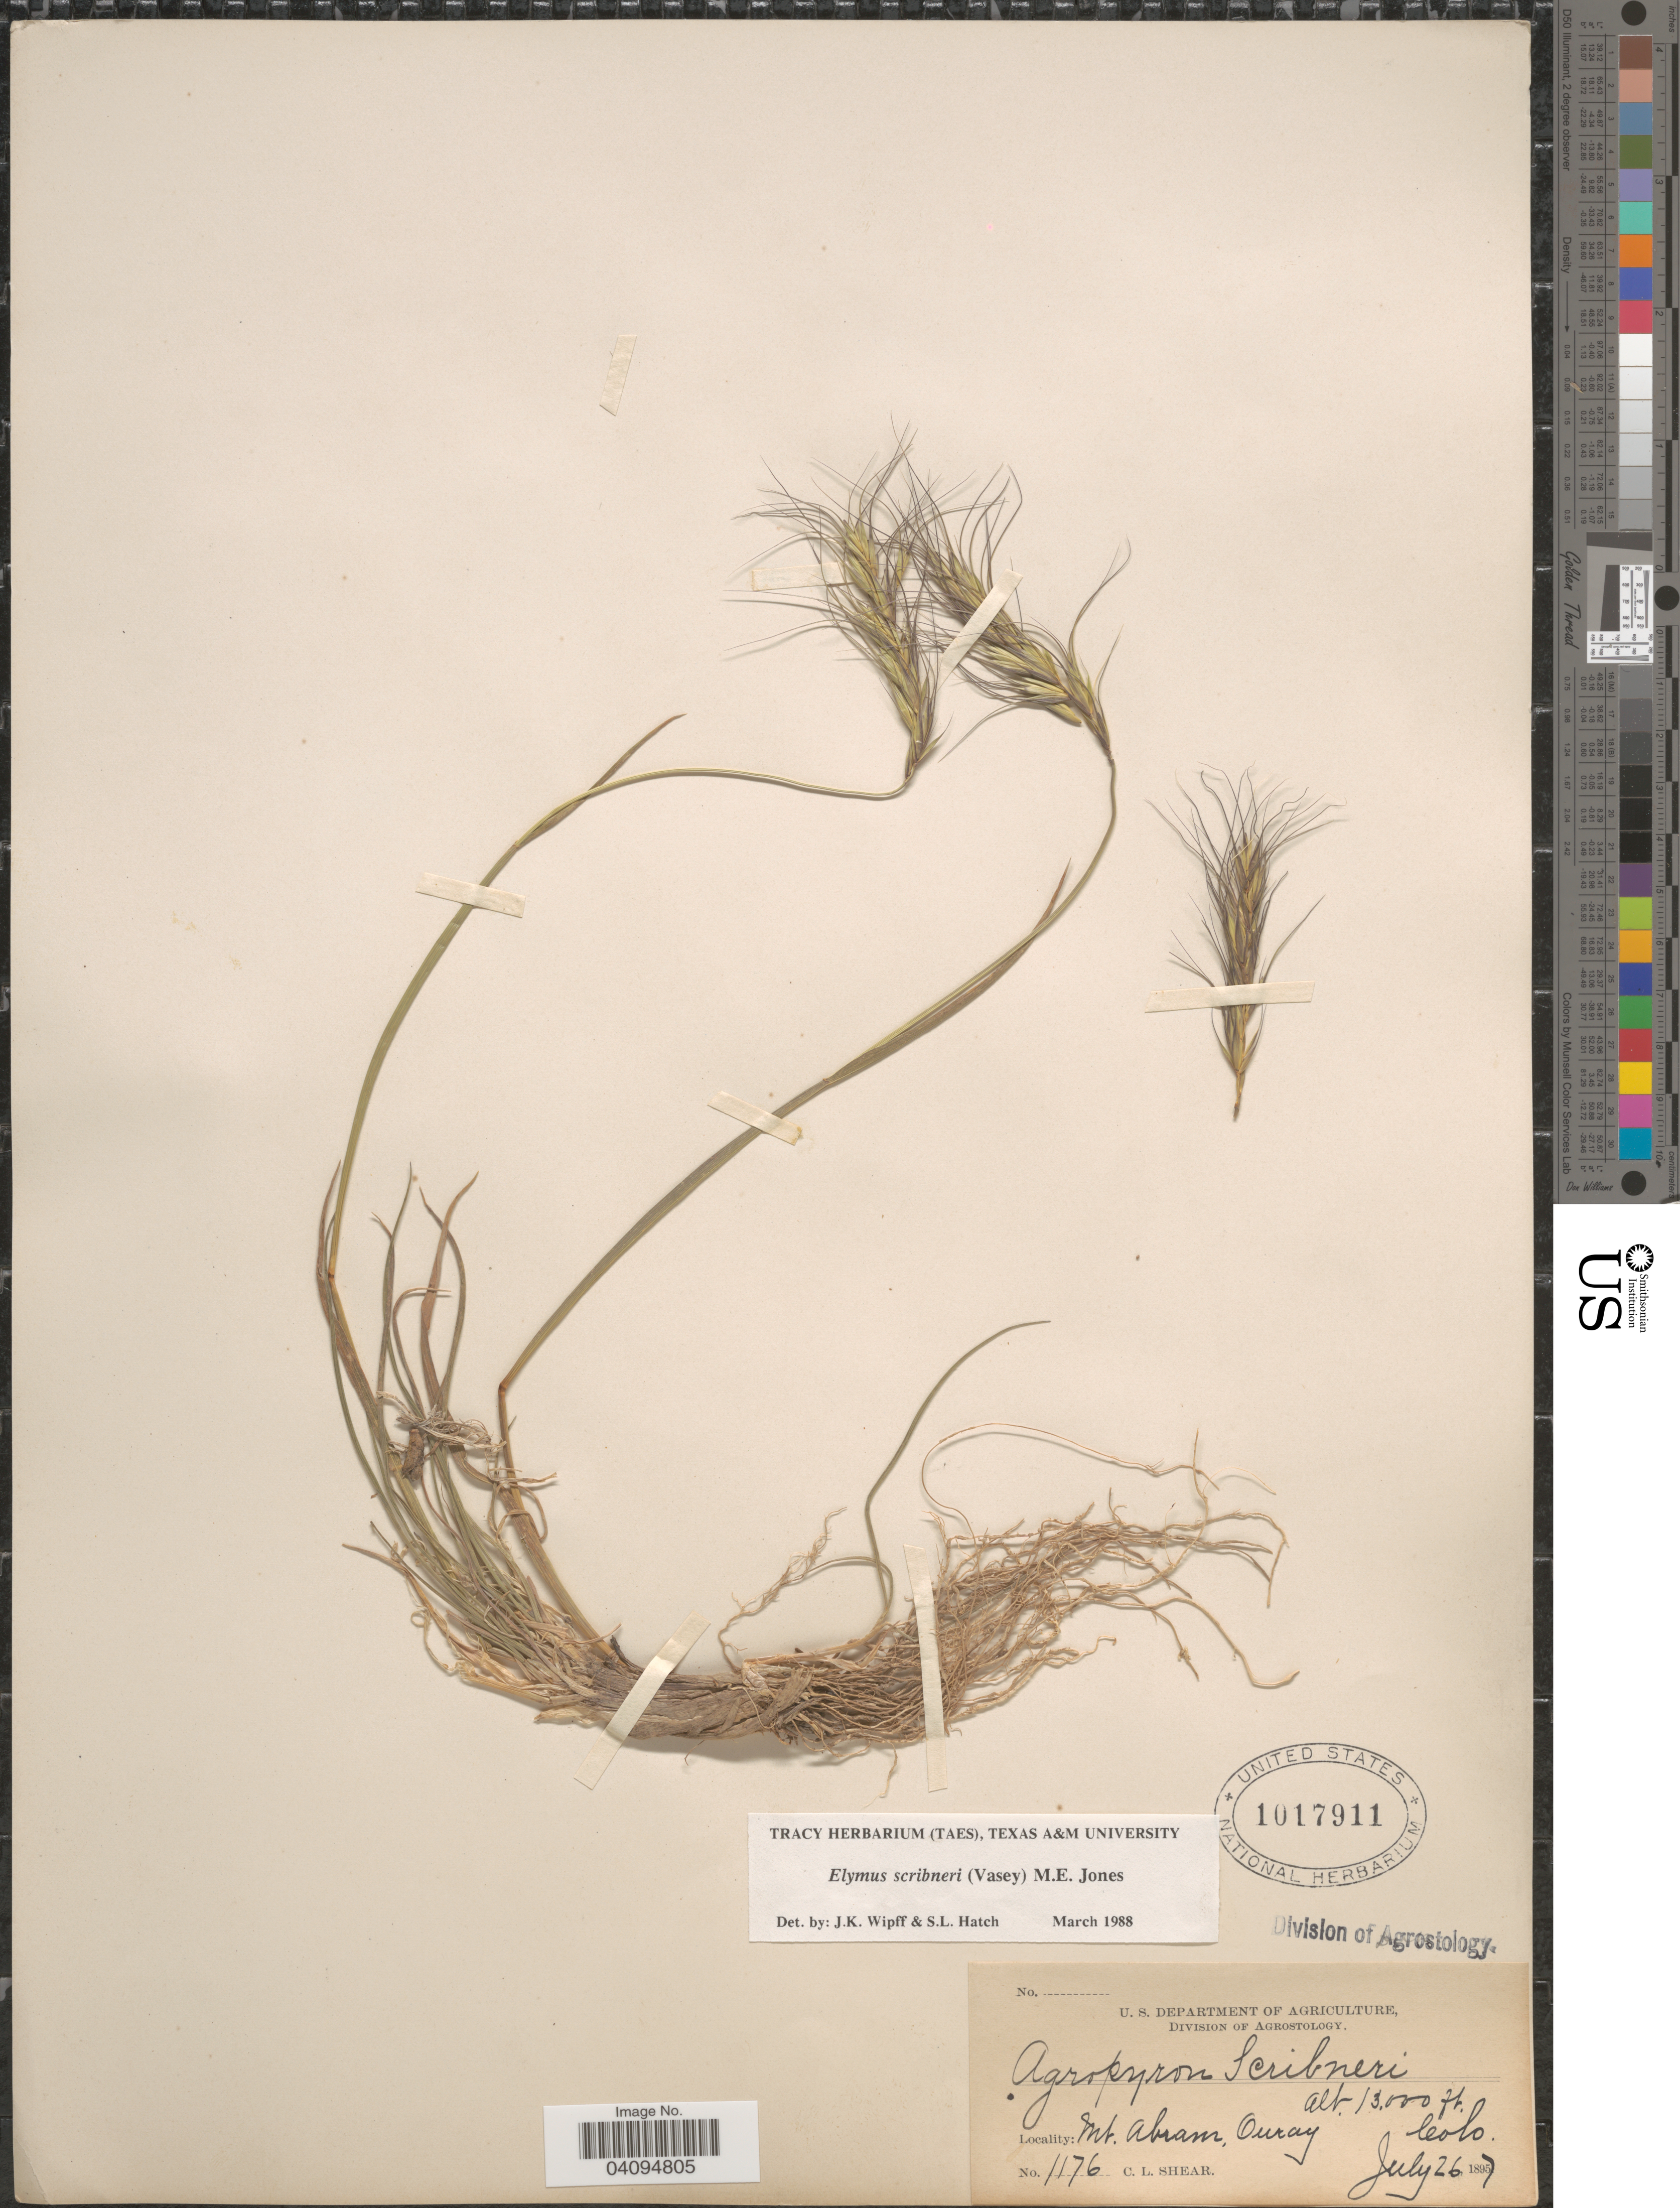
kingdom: Plantae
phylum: Tracheophyta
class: Liliopsida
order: Poales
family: Poaceae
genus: Elymus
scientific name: Elymus scribneri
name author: (Vasey) M.E. Jones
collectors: C. L. Shear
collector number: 1176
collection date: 1897-07-26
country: United States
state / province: Colorado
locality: Mt. Abram, Ouray.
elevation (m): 3962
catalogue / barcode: US 1017911